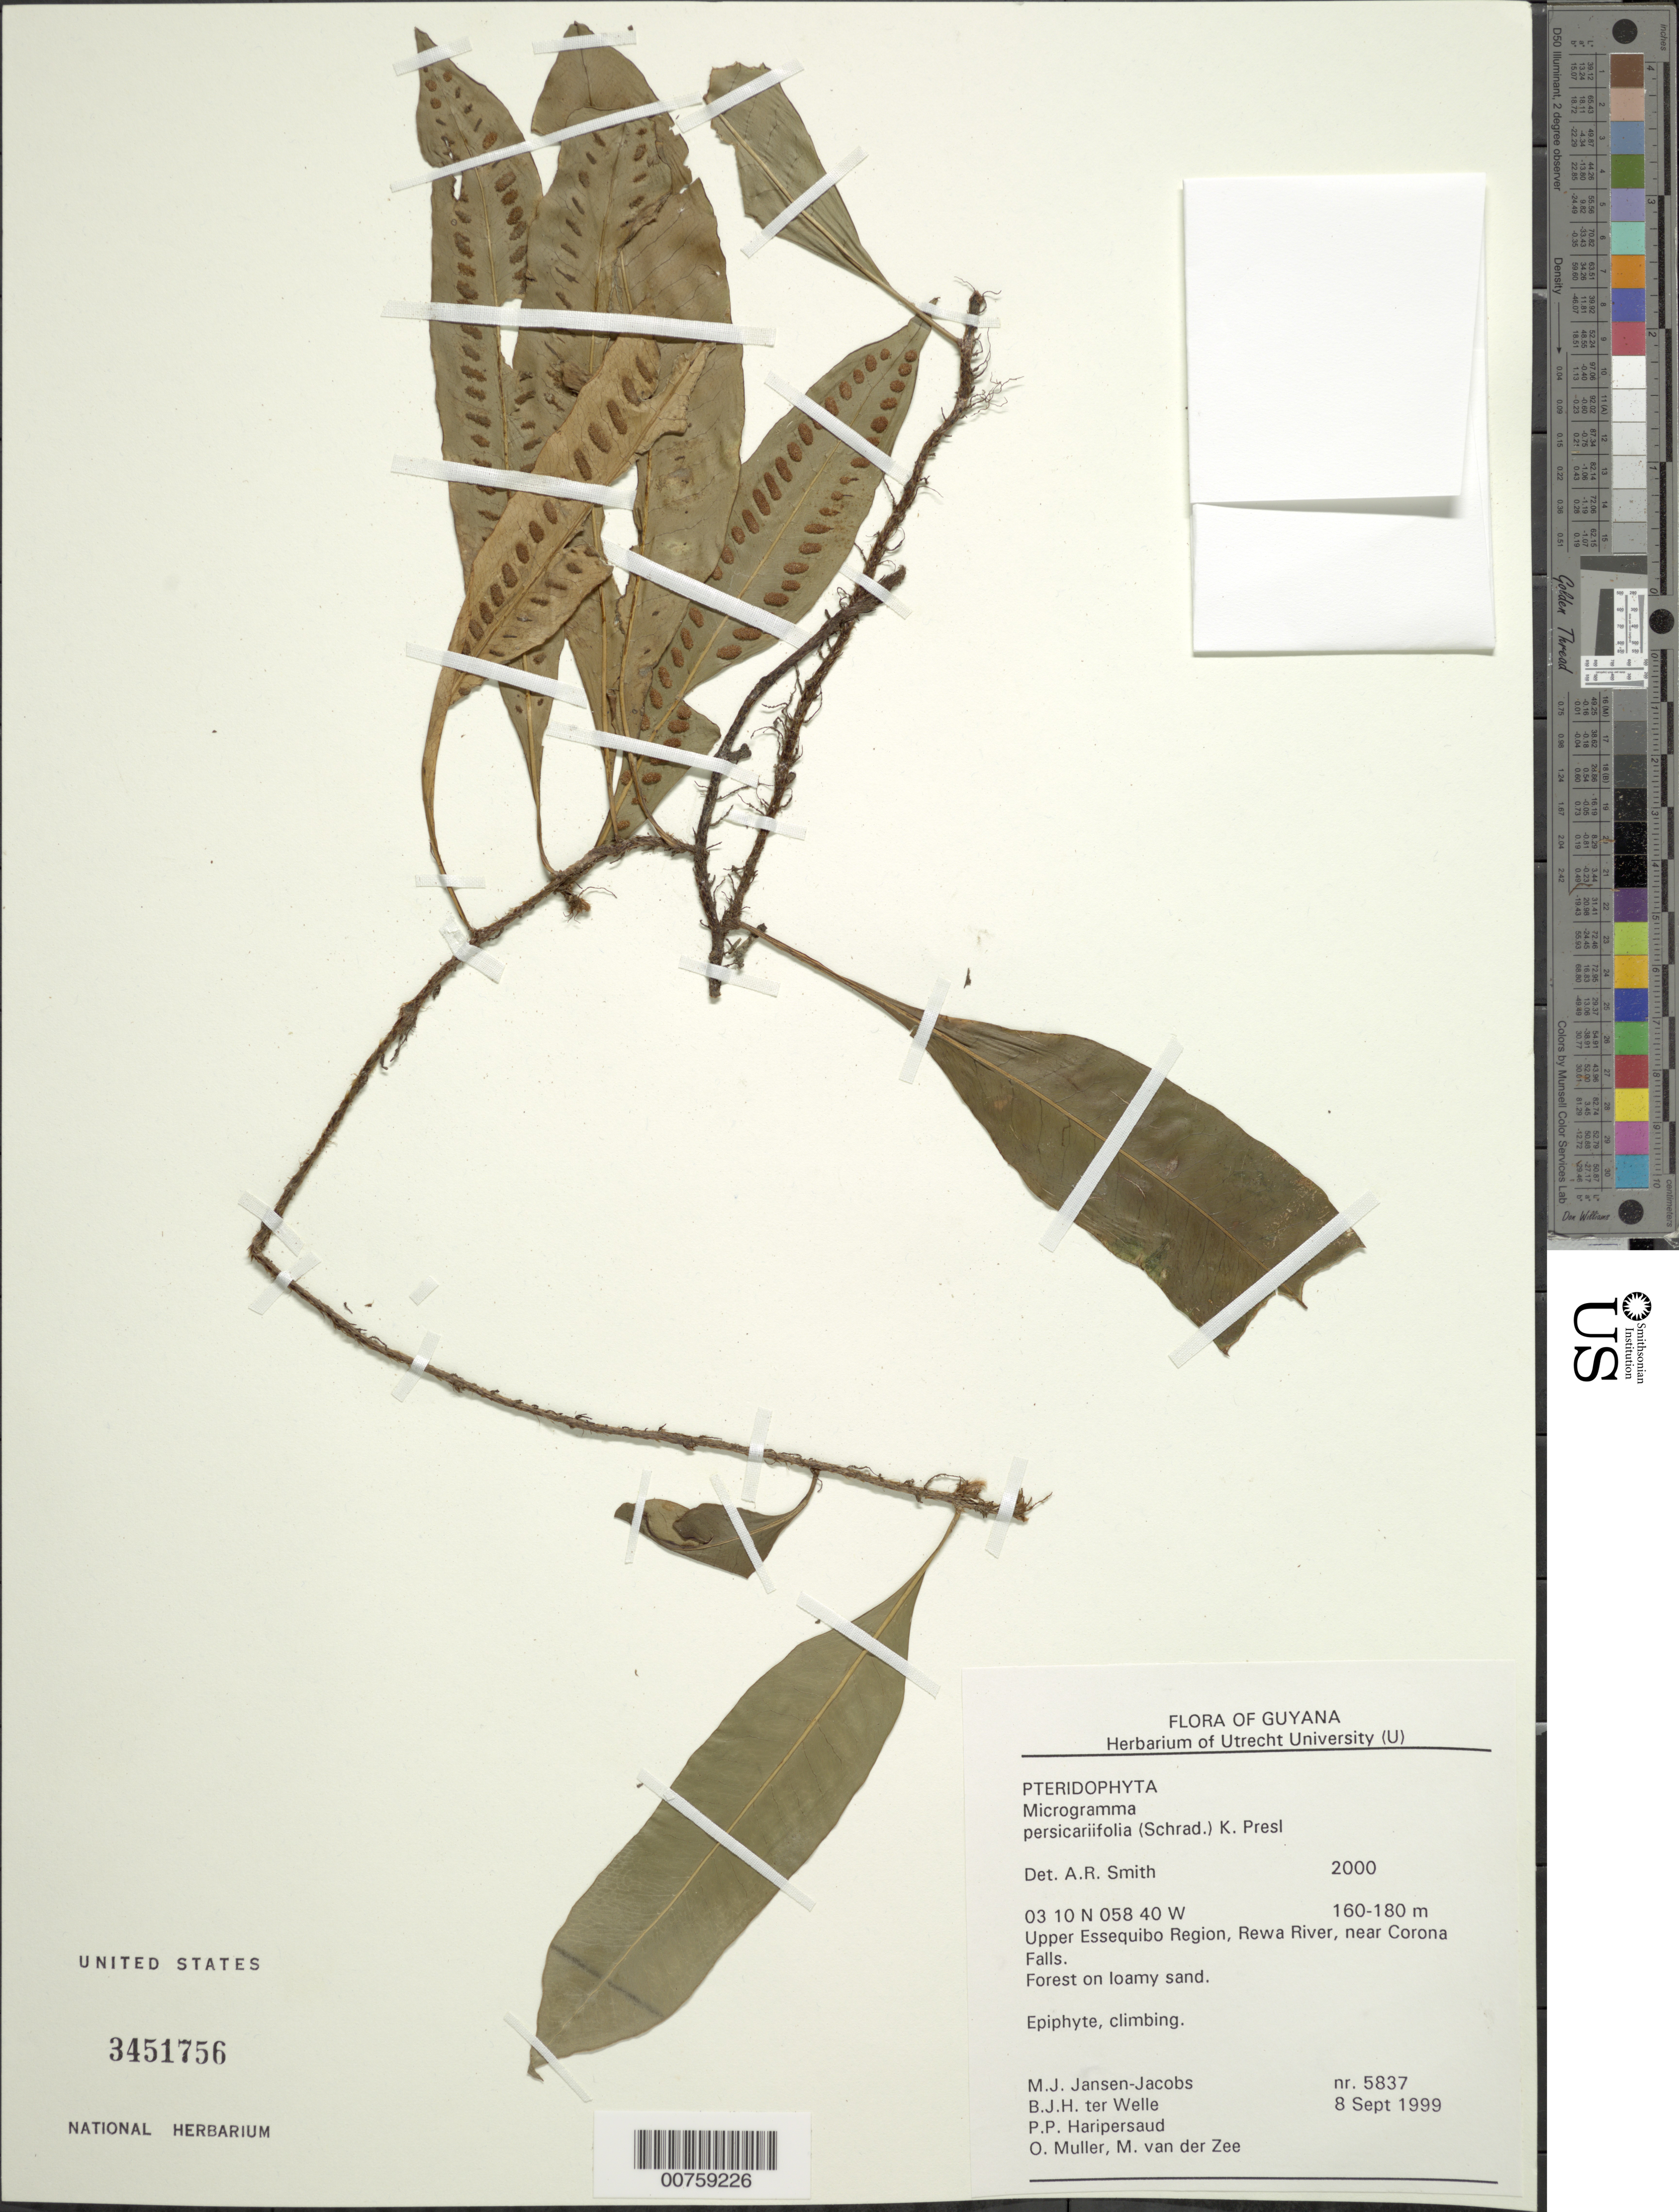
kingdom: Plantae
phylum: Tracheophyta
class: Polypodiopsida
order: Polypodiales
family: Polypodiaceae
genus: Microgramma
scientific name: Microgramma persicariifolia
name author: (Schrad.) C. Presl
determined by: Smith, Alan R., (UC)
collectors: M. J. Jansen-Jacobs, B. Welle, P. Haripersaud, O. Muller & M. van der Zee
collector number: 5837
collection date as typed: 8-Sep-99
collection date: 1999-09-08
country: Guyana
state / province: U. Takutu-U. Essequibo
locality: Rewa River, near Corona Falls, Upper Essequibo Region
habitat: Forest on loamy sand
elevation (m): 160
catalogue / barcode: US 3451756